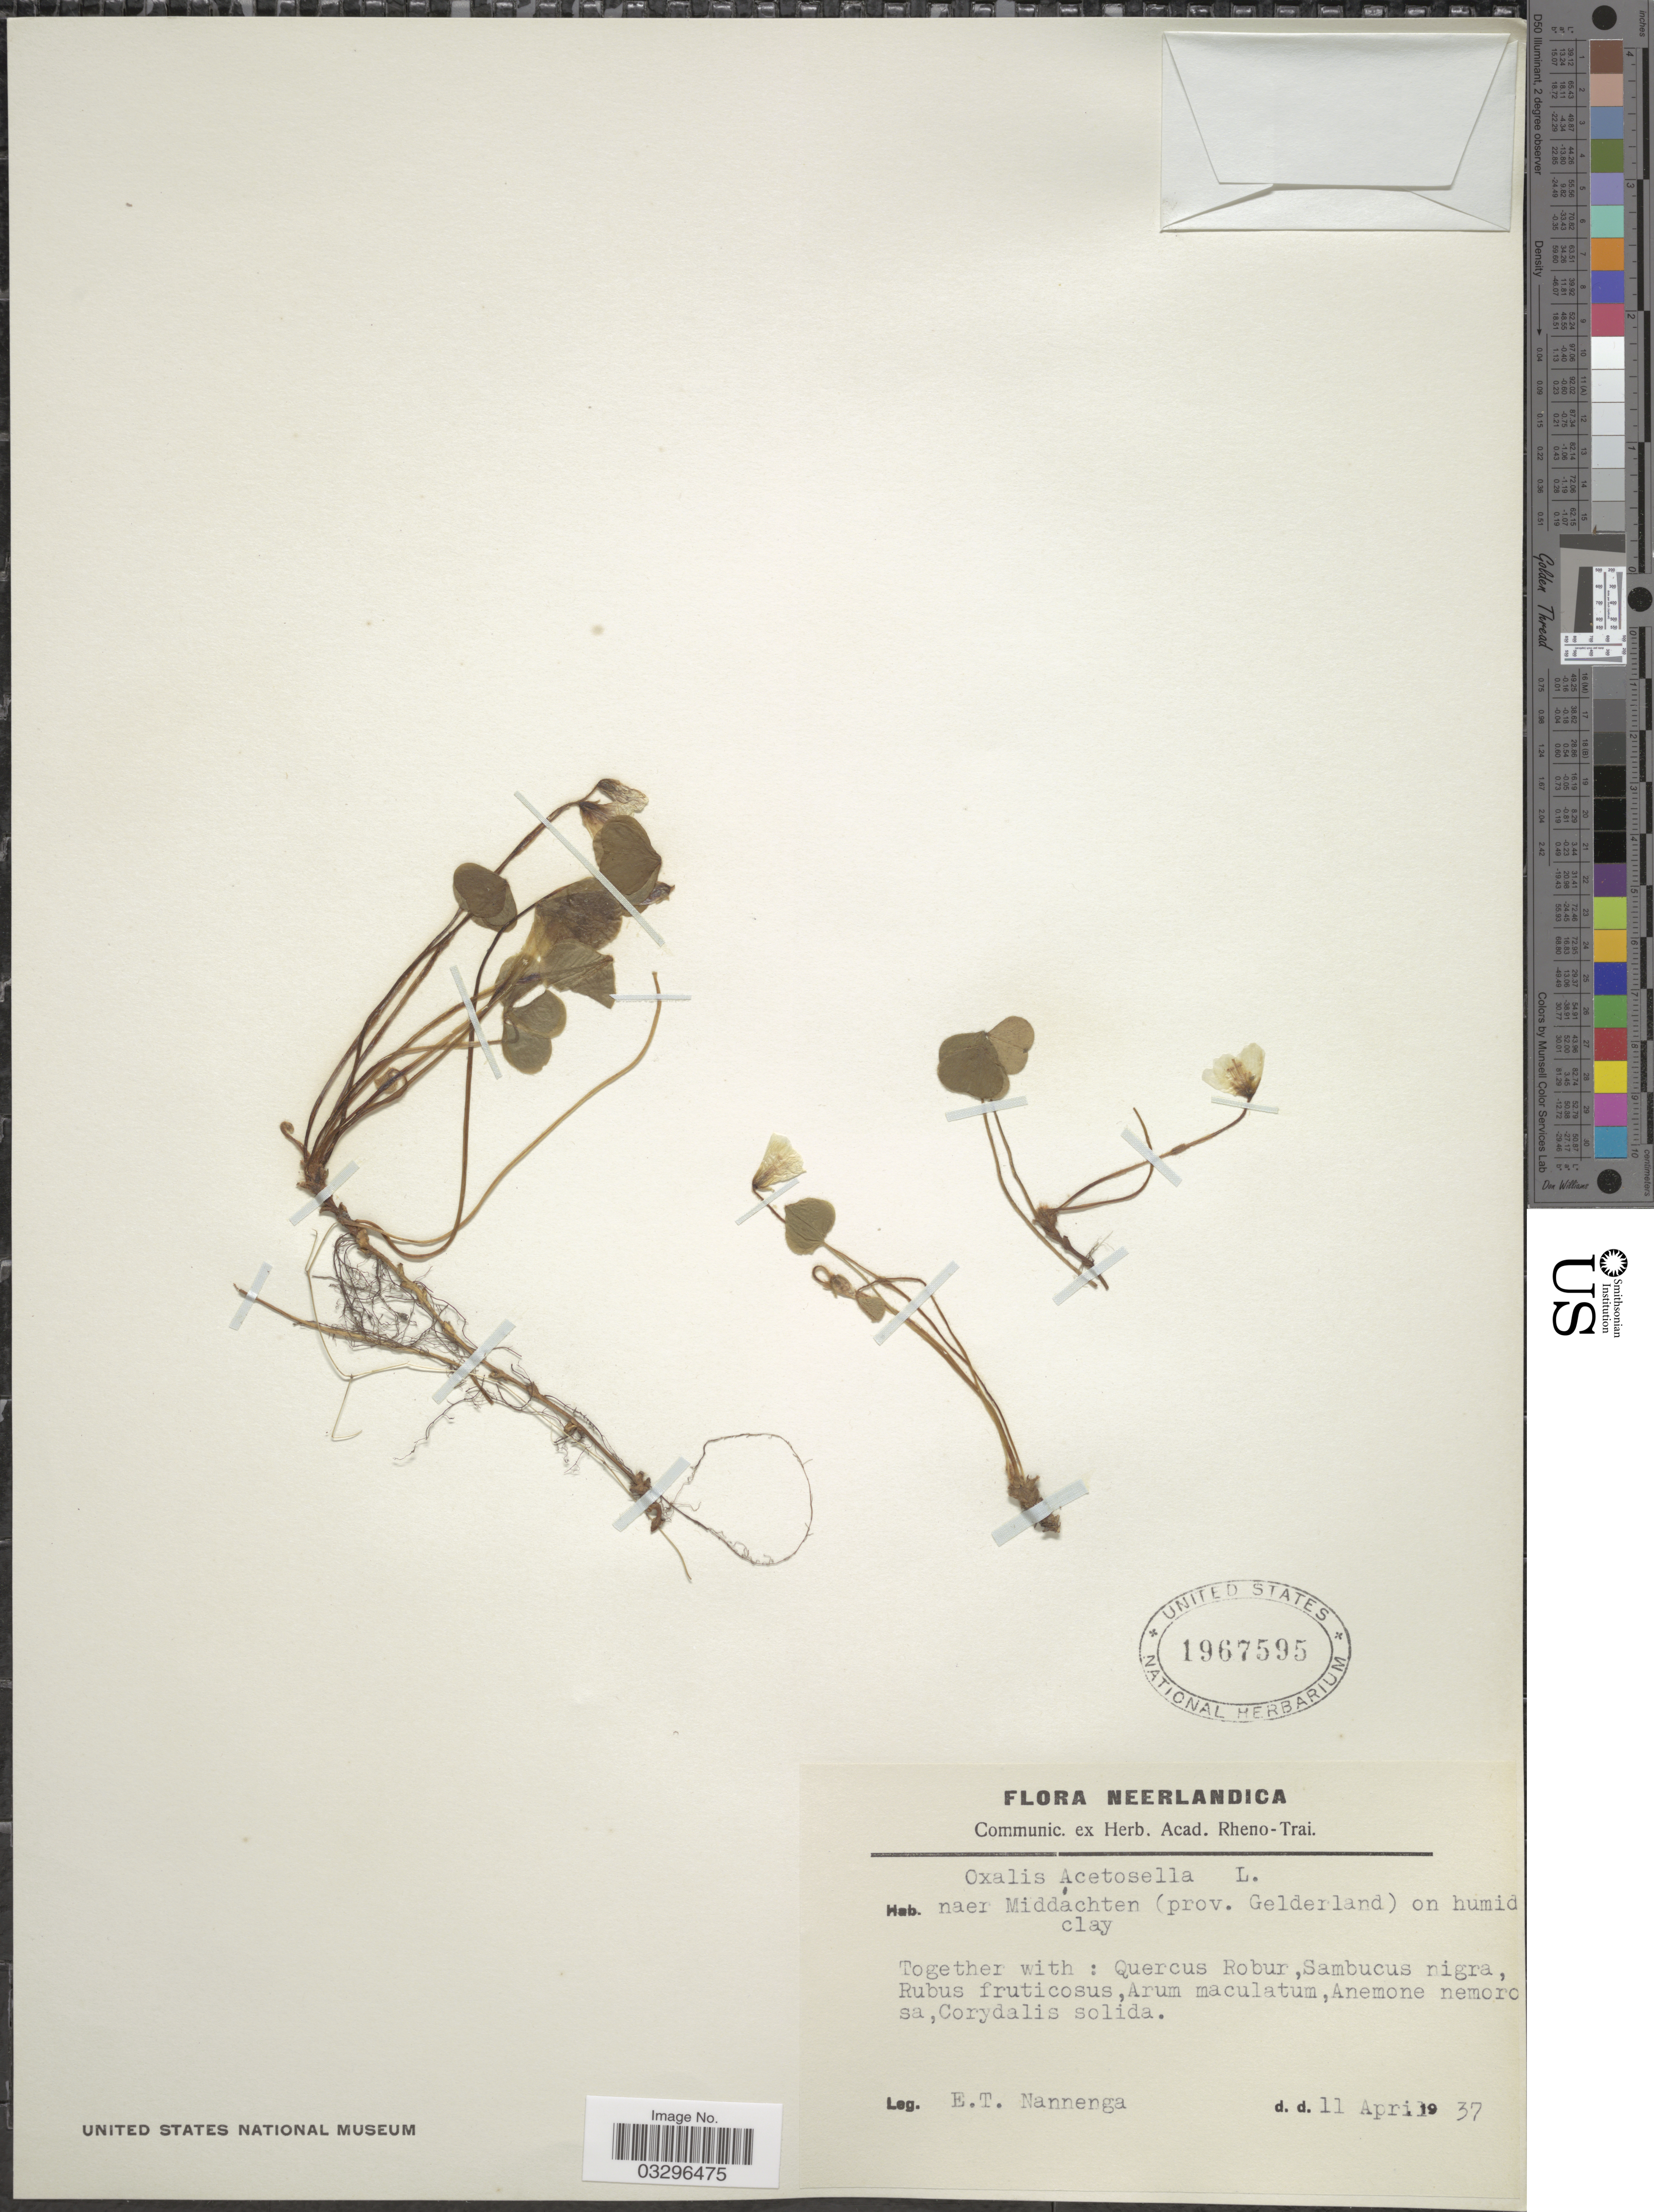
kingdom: Plantae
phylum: Tracheophyta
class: Magnoliopsida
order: Oxalidales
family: Oxalidaceae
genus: Oxalis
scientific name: Oxalis acetosella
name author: L.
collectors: E. Nannenga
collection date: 1937-04-11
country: Netherlands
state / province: Gelderland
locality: Neerlandica. Naer Middachten (prov. Gelderland) on humid clay.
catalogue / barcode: US 1967595